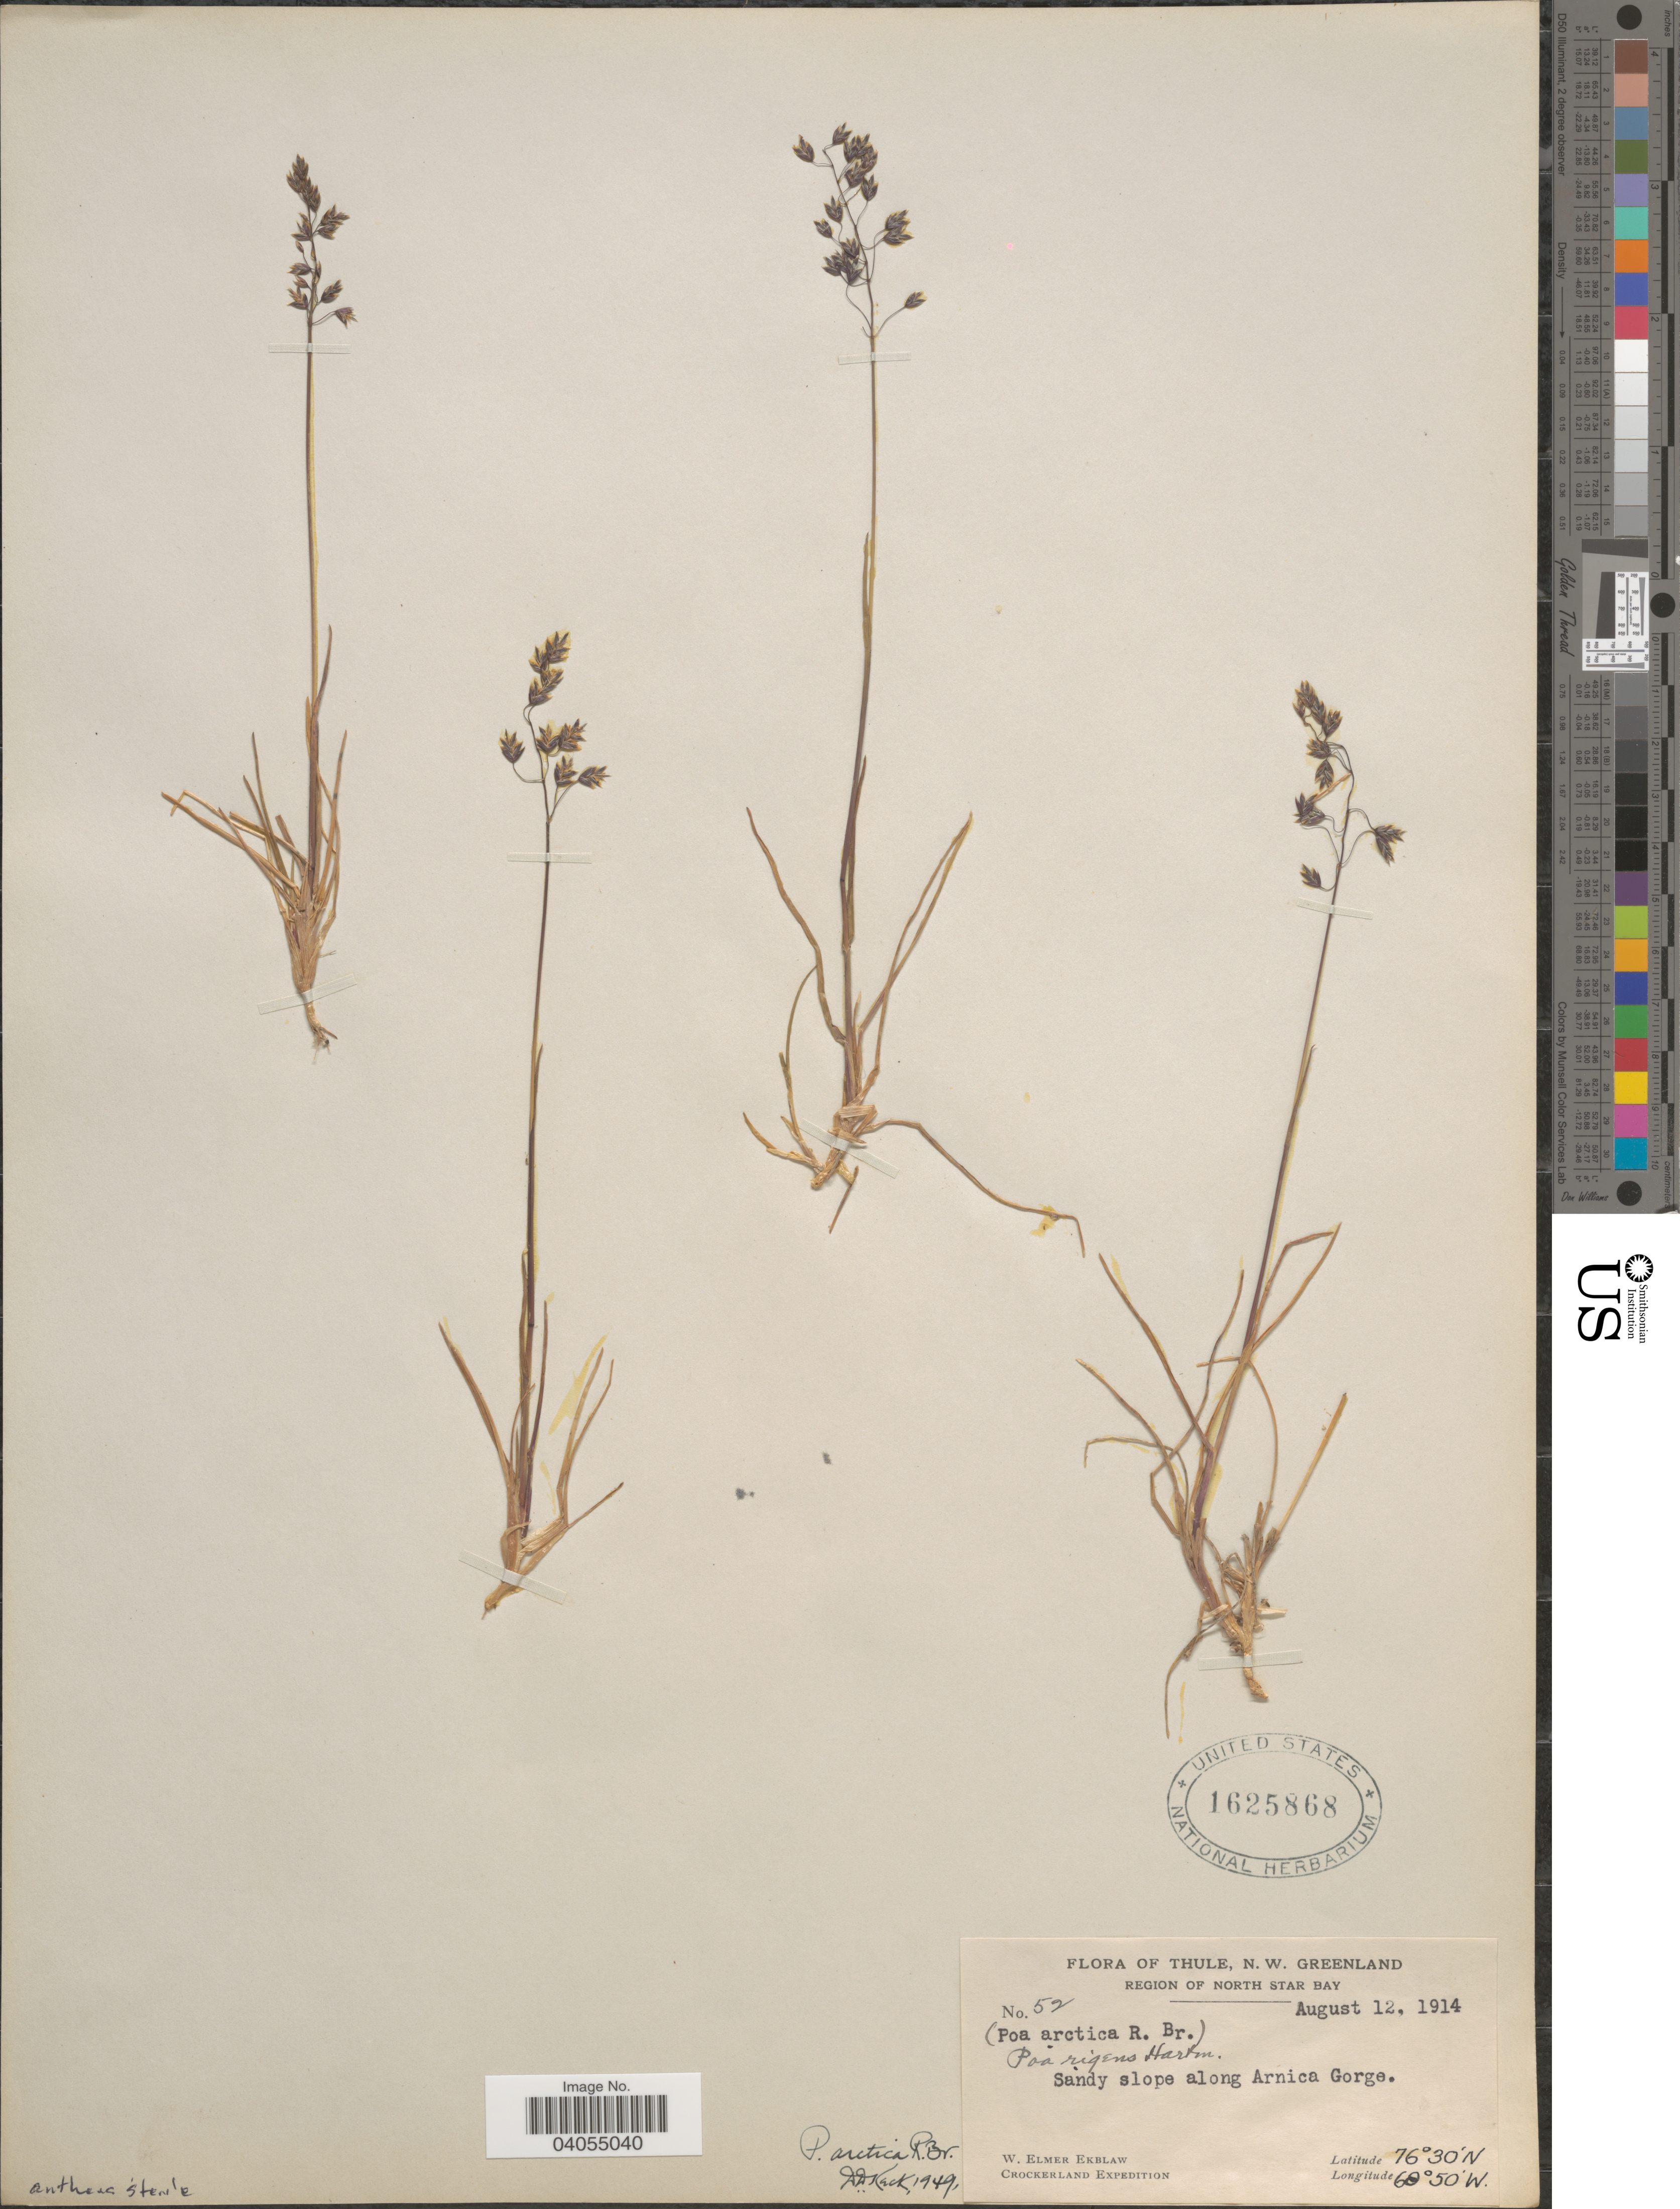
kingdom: Plantae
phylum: Tracheophyta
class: Liliopsida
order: Poales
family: Poaceae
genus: Poa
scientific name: Poa arctica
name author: R. Br.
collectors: W. Ekblaw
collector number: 52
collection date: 1914-08-12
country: Greenland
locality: Thule, N.W. Greenland. Region of North Star Bay. Sandy slope along Arnica Gorge.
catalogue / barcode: US 1625868